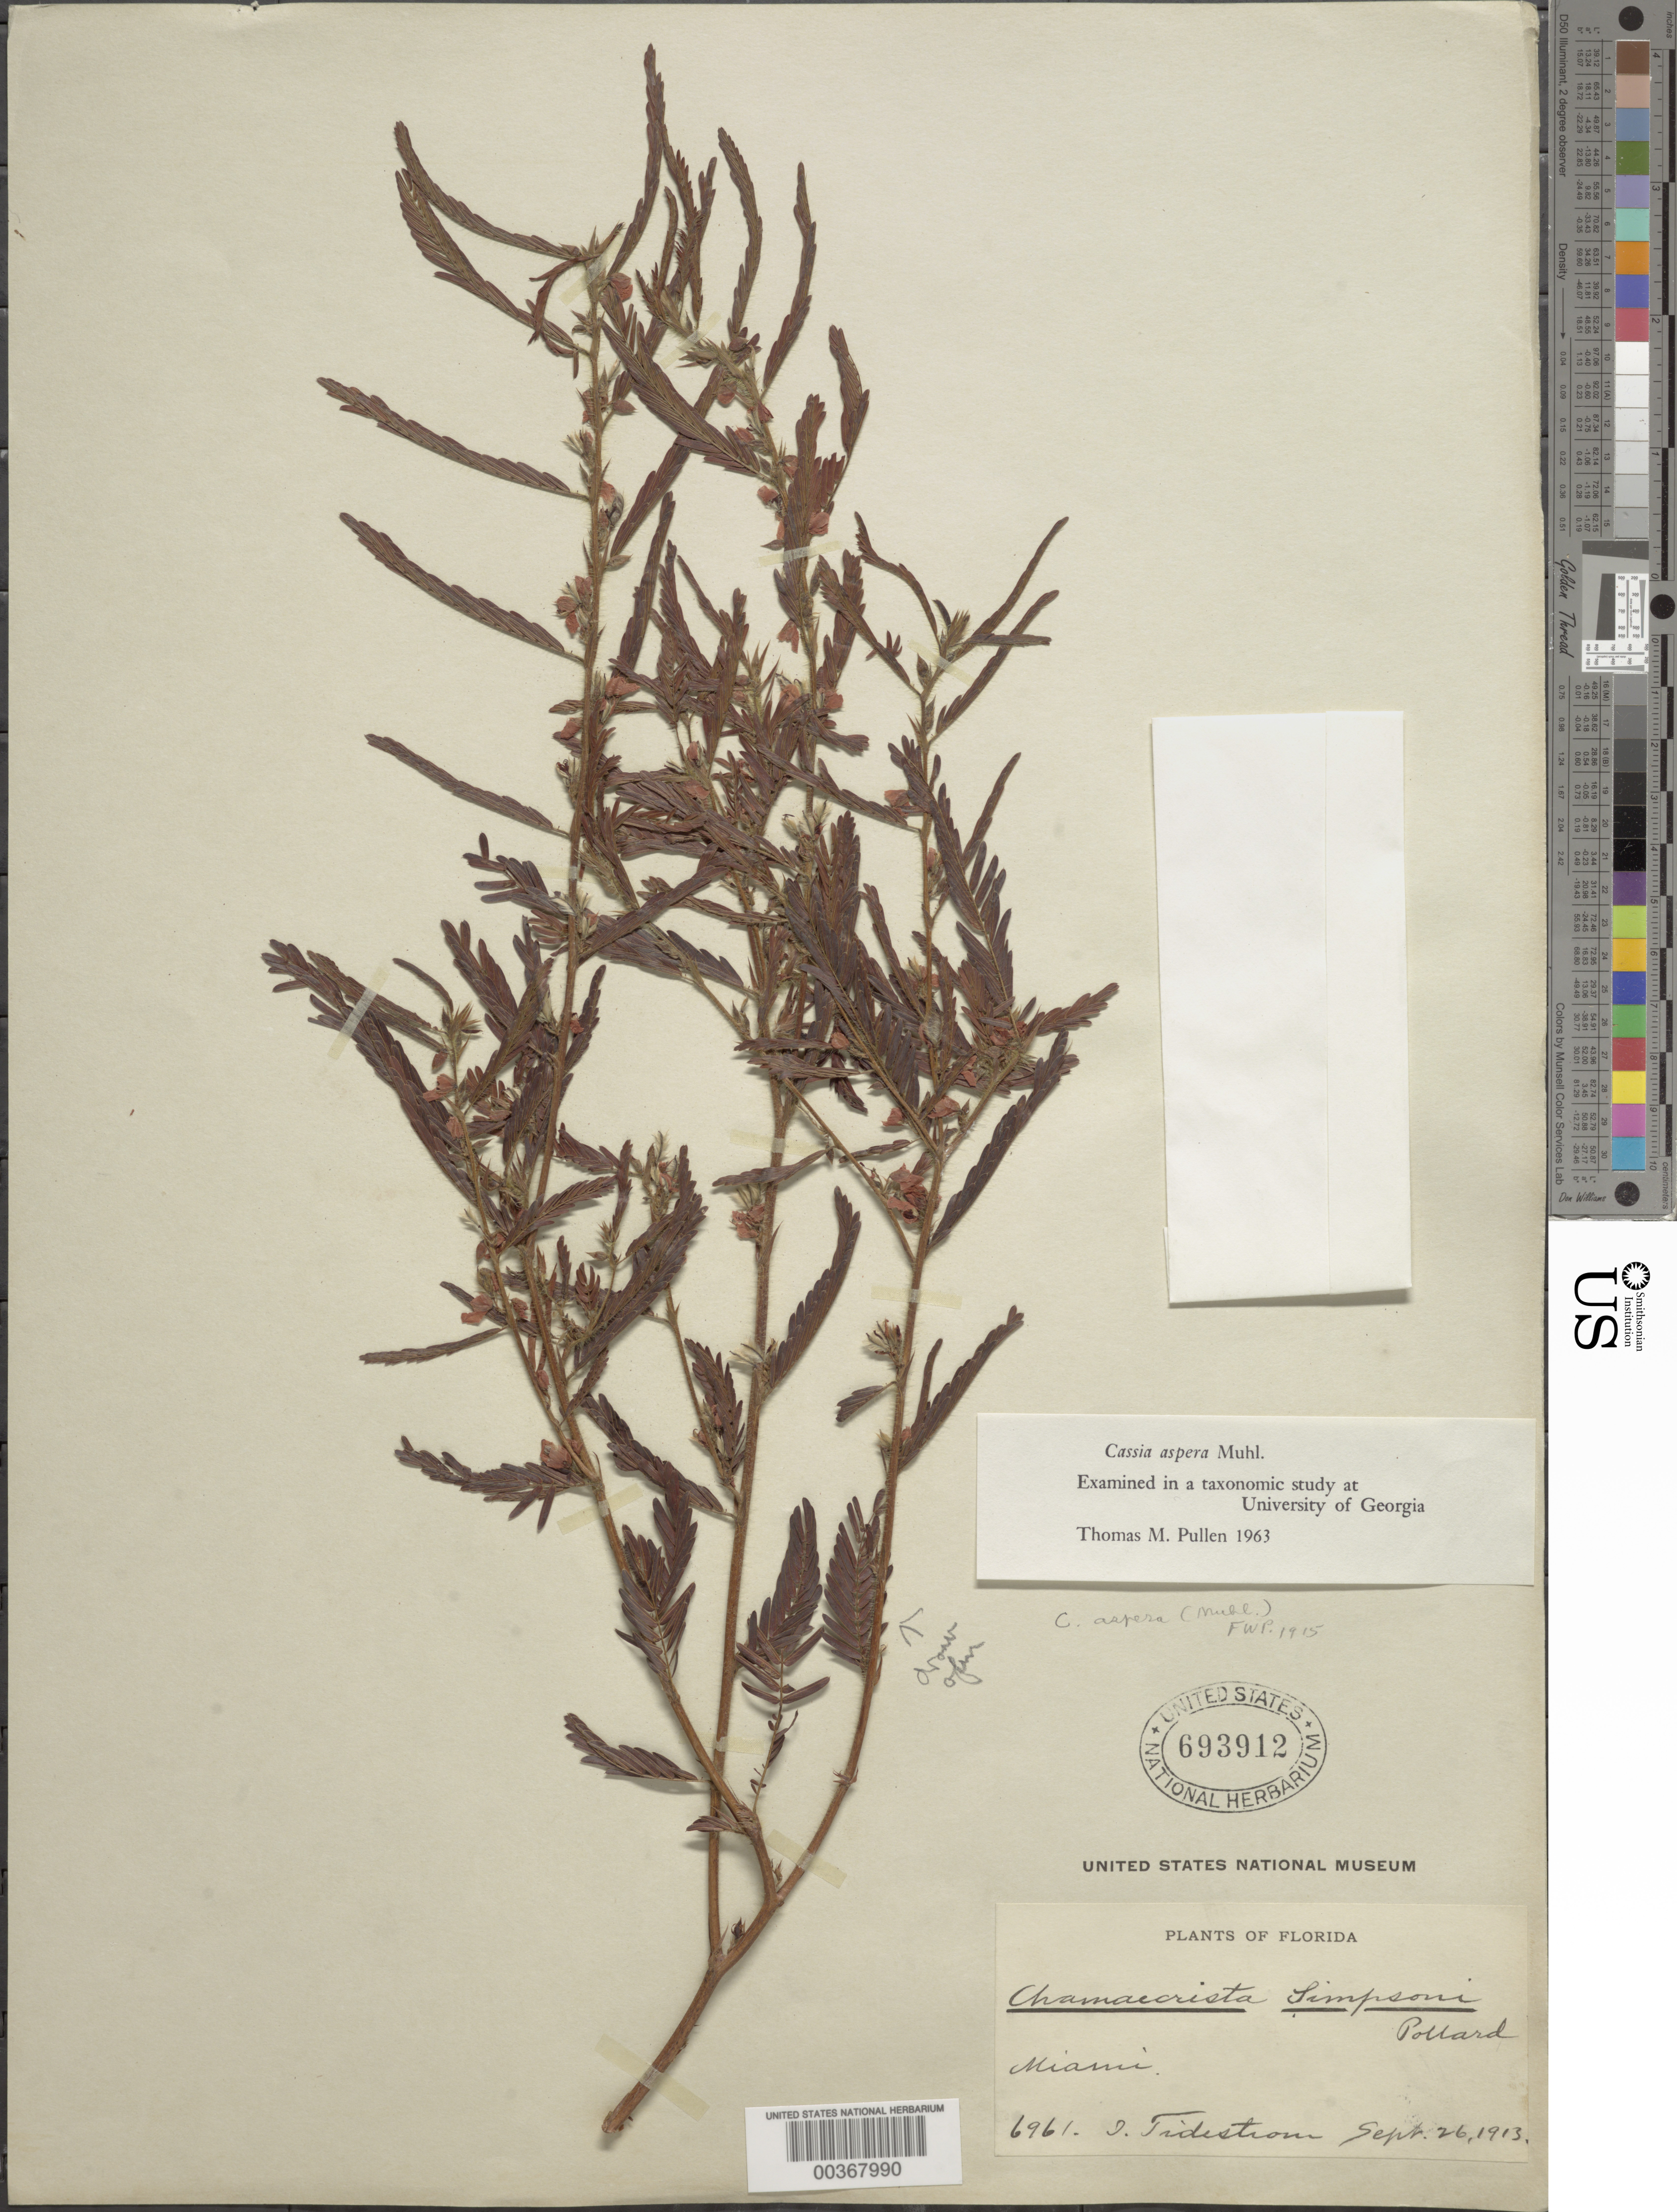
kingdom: Plantae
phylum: Tracheophyta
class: Magnoliopsida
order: Fabales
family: Fabaceae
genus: Chamaecrista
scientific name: Chamaecrista nictitans var. aspera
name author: (Muhl. ex Elliot) H.S. Irwin & Barneby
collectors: I. F. Tidestrom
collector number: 6961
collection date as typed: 26 Sep 1913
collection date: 1913-09-26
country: United States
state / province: Florida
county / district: Dade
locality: Miami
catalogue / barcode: US 693912